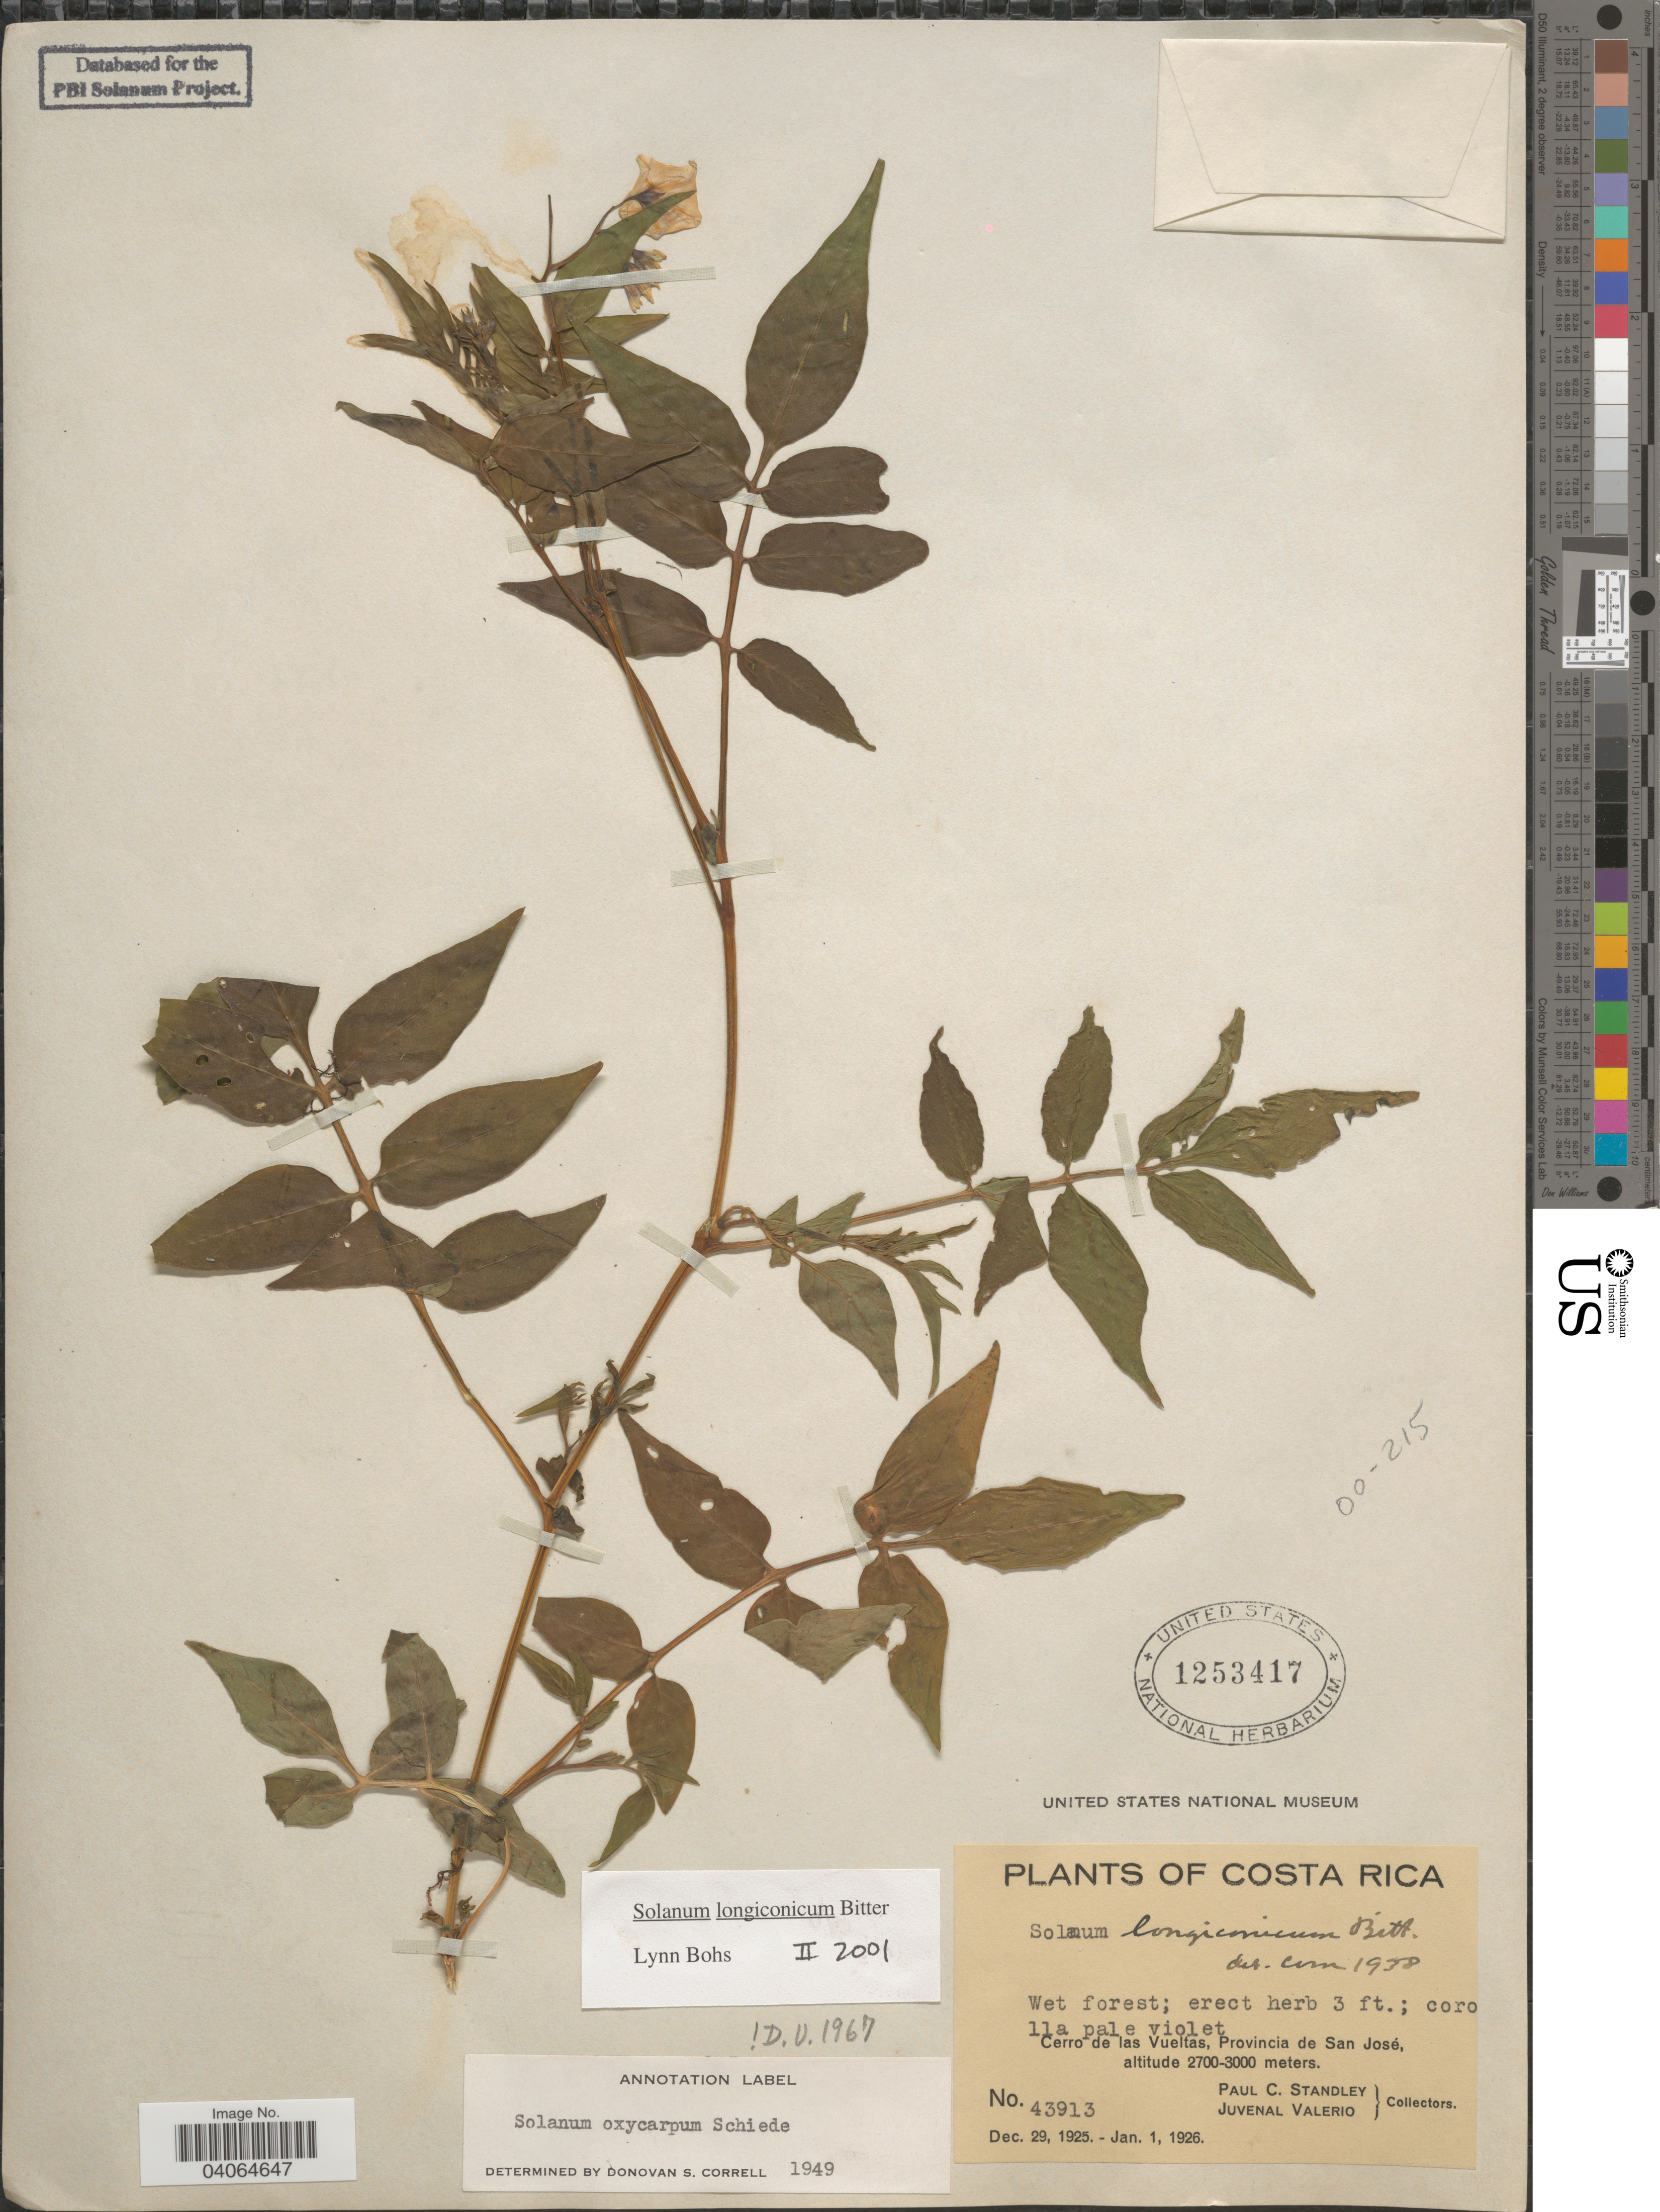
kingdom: Plantae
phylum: Tracheophyta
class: Magnoliopsida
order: Solanales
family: Solanaceae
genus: Solanum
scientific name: Solanum longiconicum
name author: Bitter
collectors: P. C. Standley & J. Valerio R.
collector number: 43913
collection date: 1925-12-29/1926-01-01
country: Costa Rica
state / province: San José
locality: Cerro de las Vueltas.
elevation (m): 2700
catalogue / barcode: US 1253417